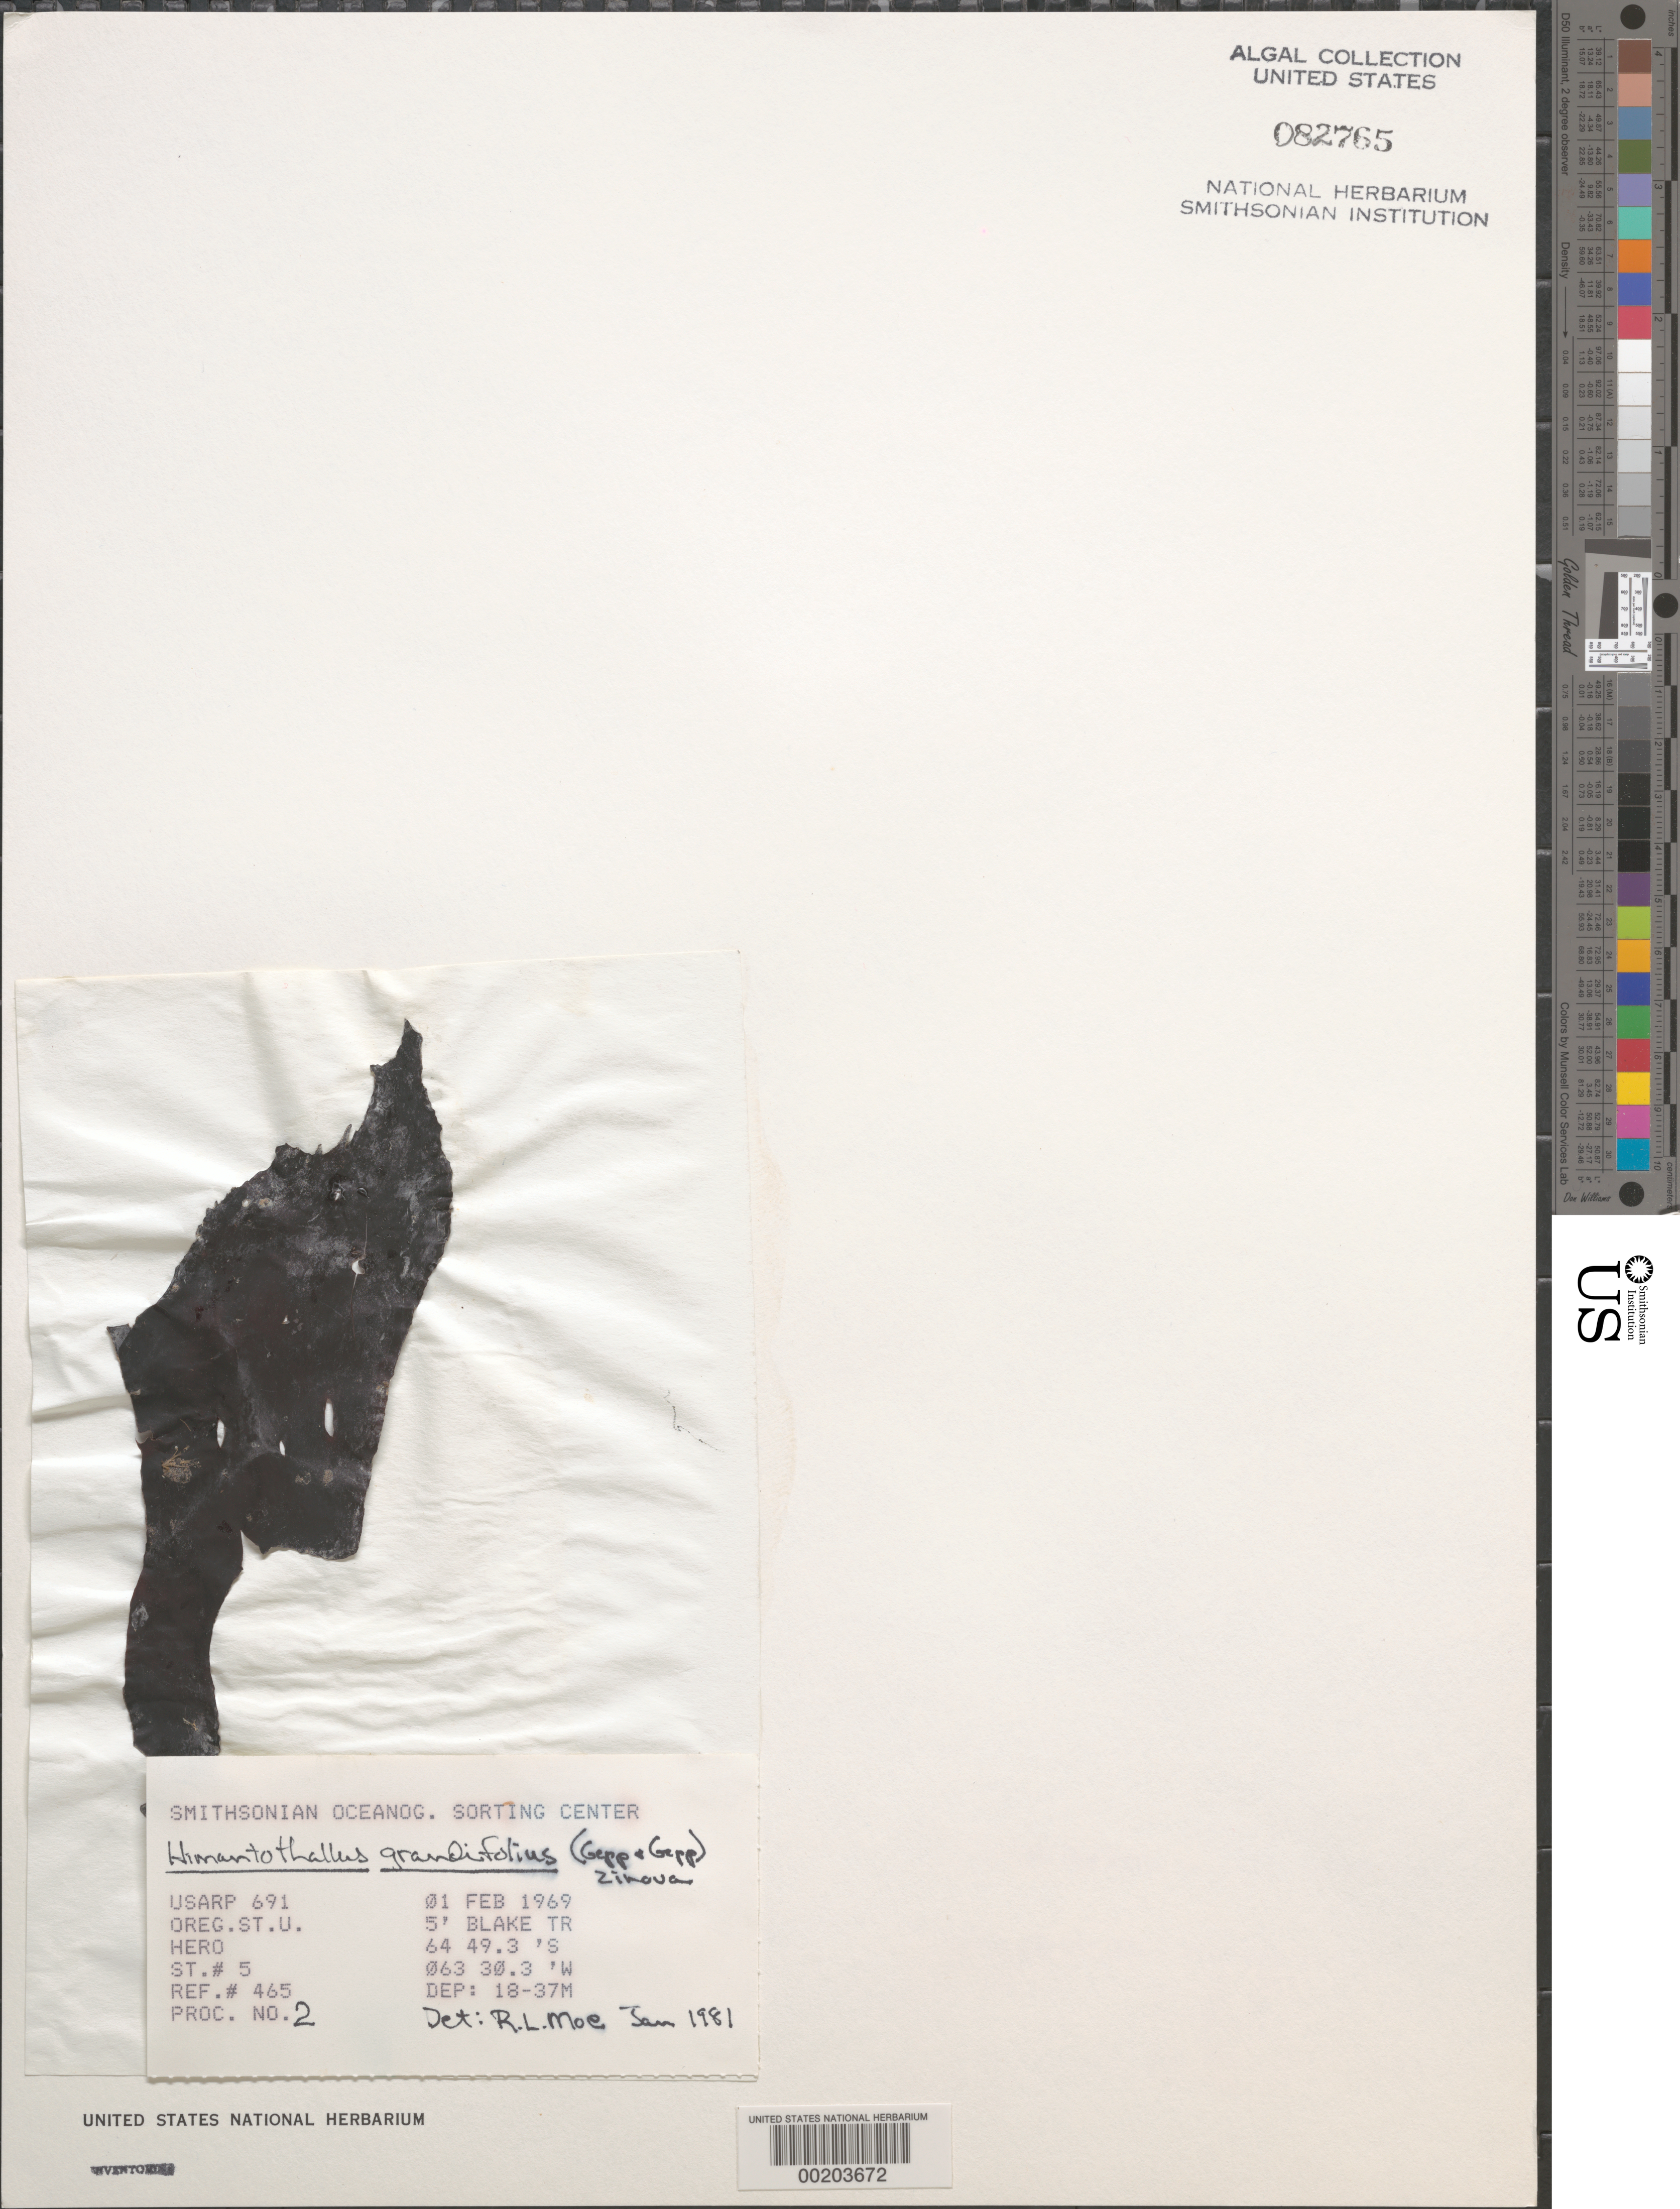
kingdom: Chromista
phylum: Ochrophyta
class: Phaeophyceae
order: Desmarestiales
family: Desmarestiaceae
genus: Himantothallus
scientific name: Himantothallus grandifolius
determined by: Moe, R. L.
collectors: Oregon State University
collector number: Station 5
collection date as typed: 01 Feb 1969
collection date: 1969-02-01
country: Antarctica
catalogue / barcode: US 82765